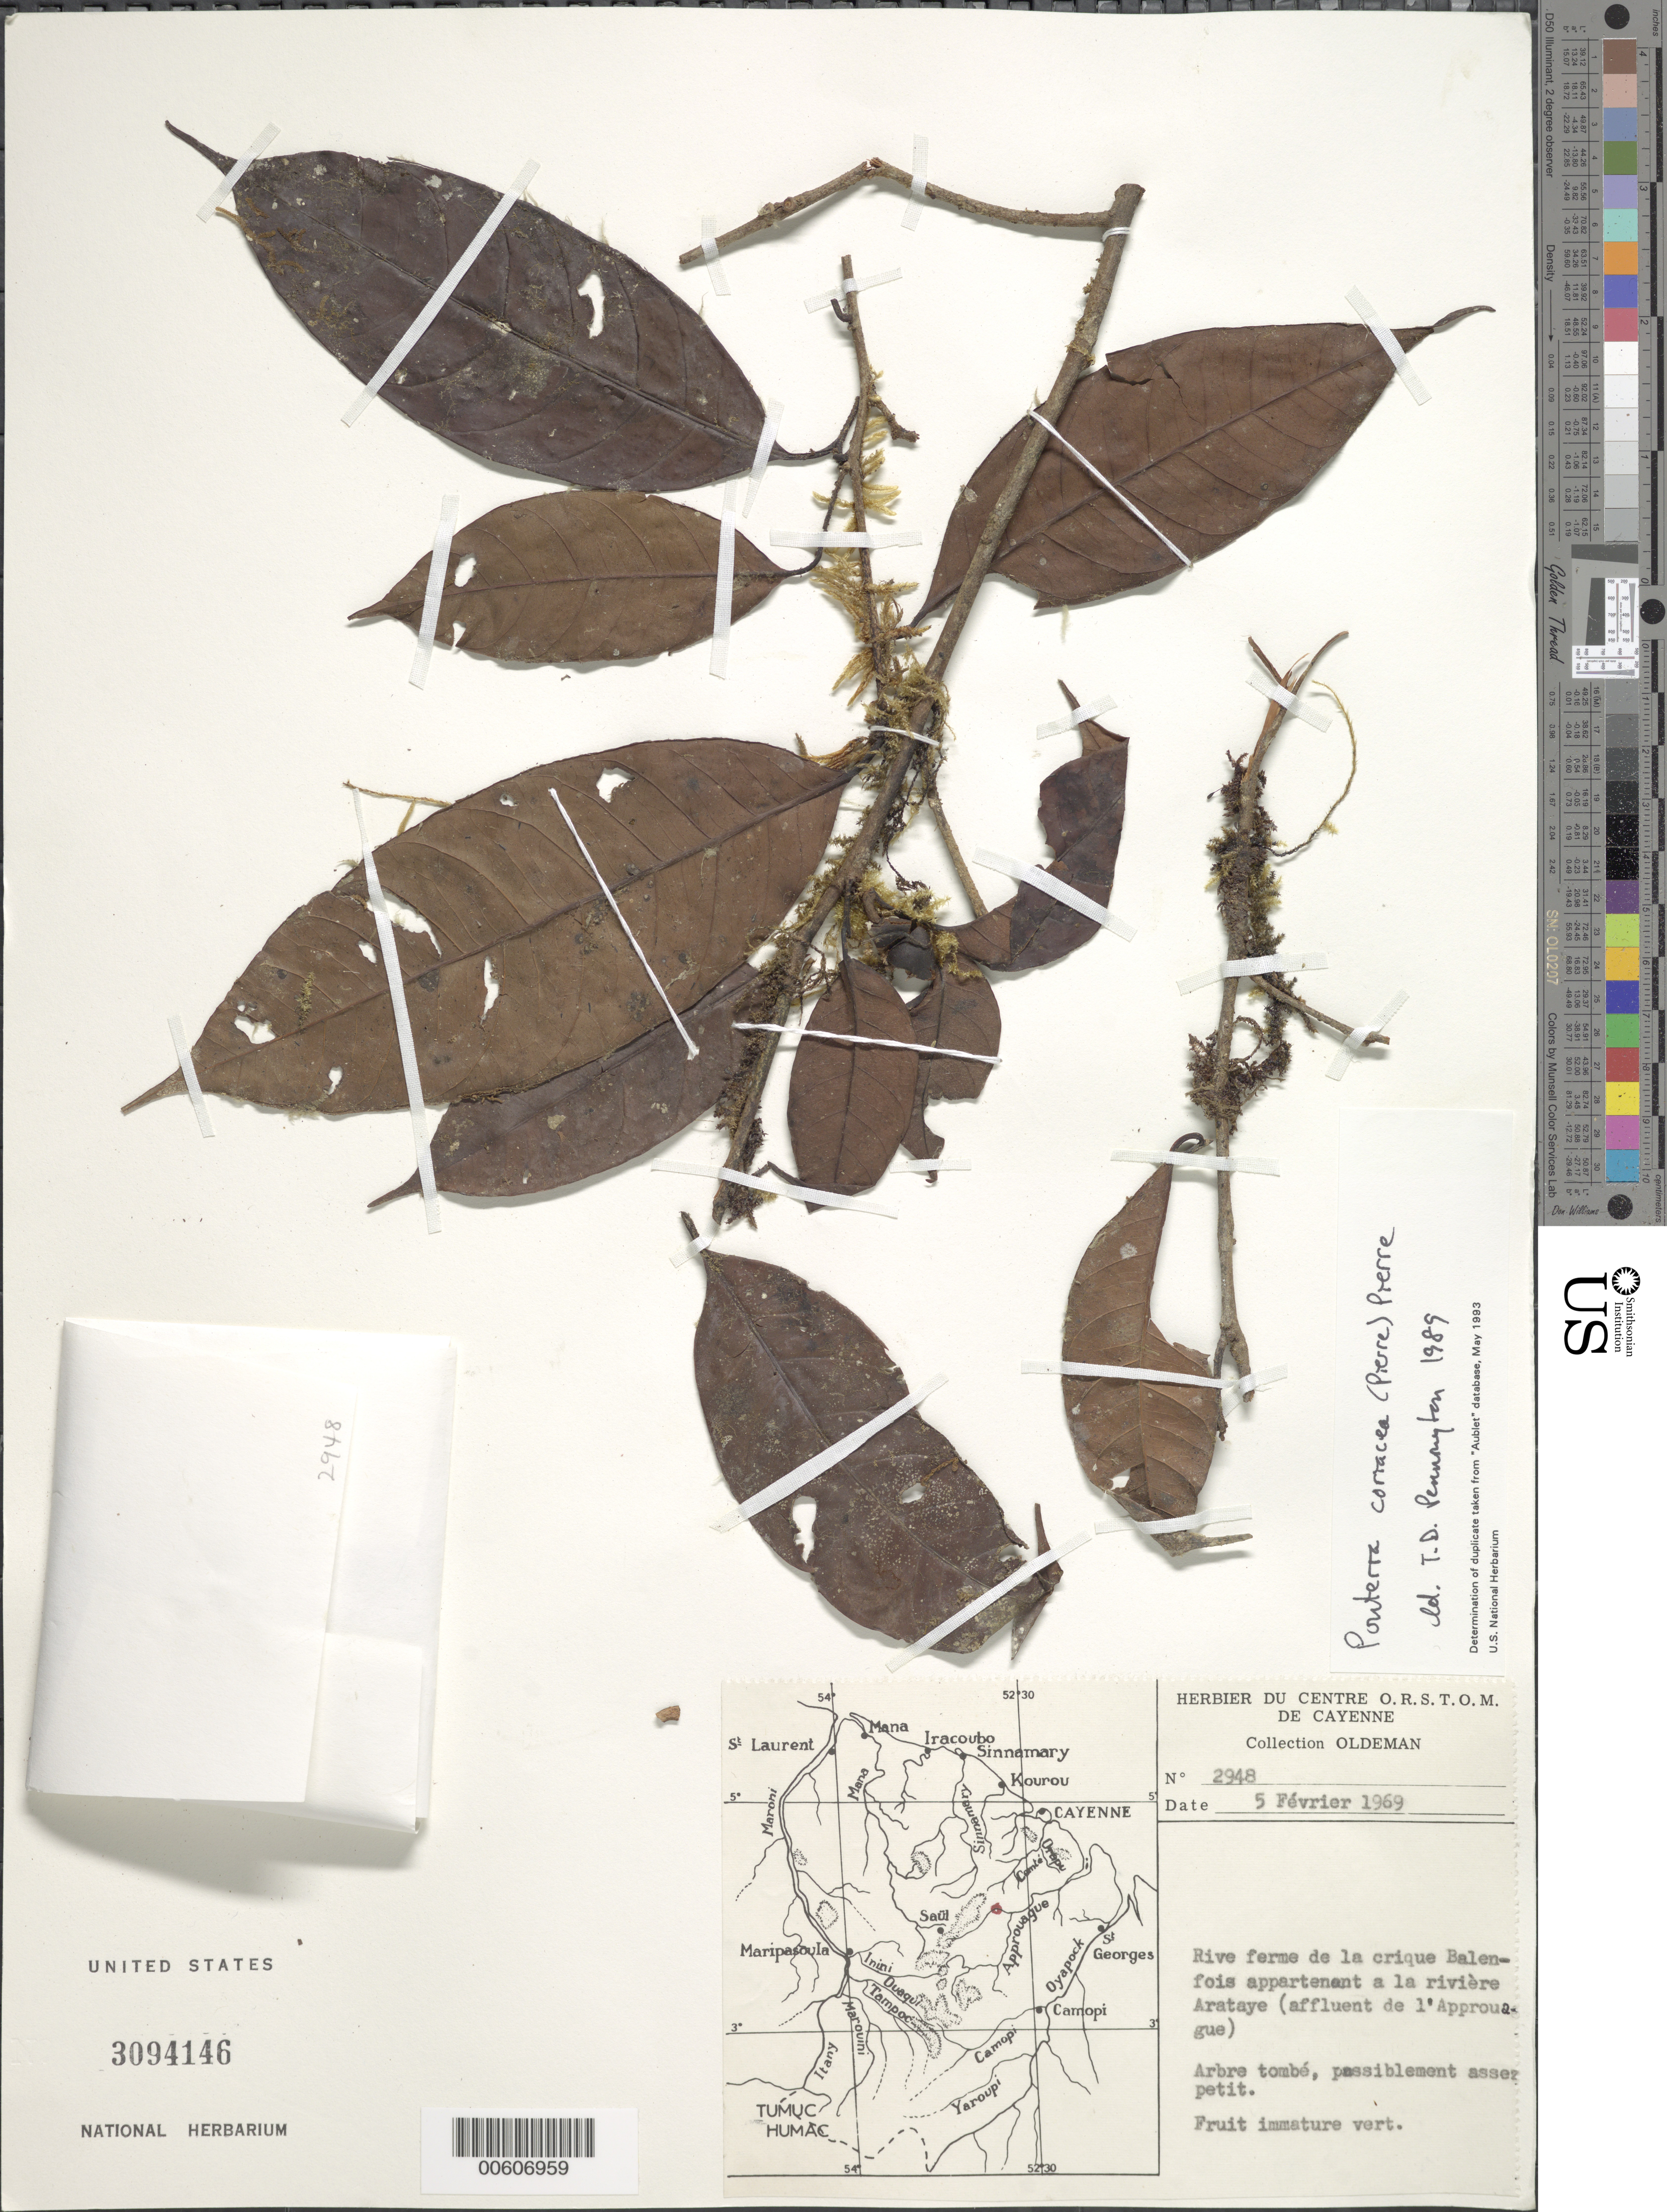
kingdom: Plantae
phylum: Tracheophyta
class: Magnoliopsida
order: Ericales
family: Sapotaceae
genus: Pouteria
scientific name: Pouteria coriacea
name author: (Pierre) Pierre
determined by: Pennington, T. D., (K)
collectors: R. Oldeman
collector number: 2948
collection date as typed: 5-Feb-69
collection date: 1969-02-05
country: French Guiana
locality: Crique Balenfois, appartenent a la rivière Arataye (affl. de l'Approuague)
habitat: Rive ferme de la crique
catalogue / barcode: US 3094146